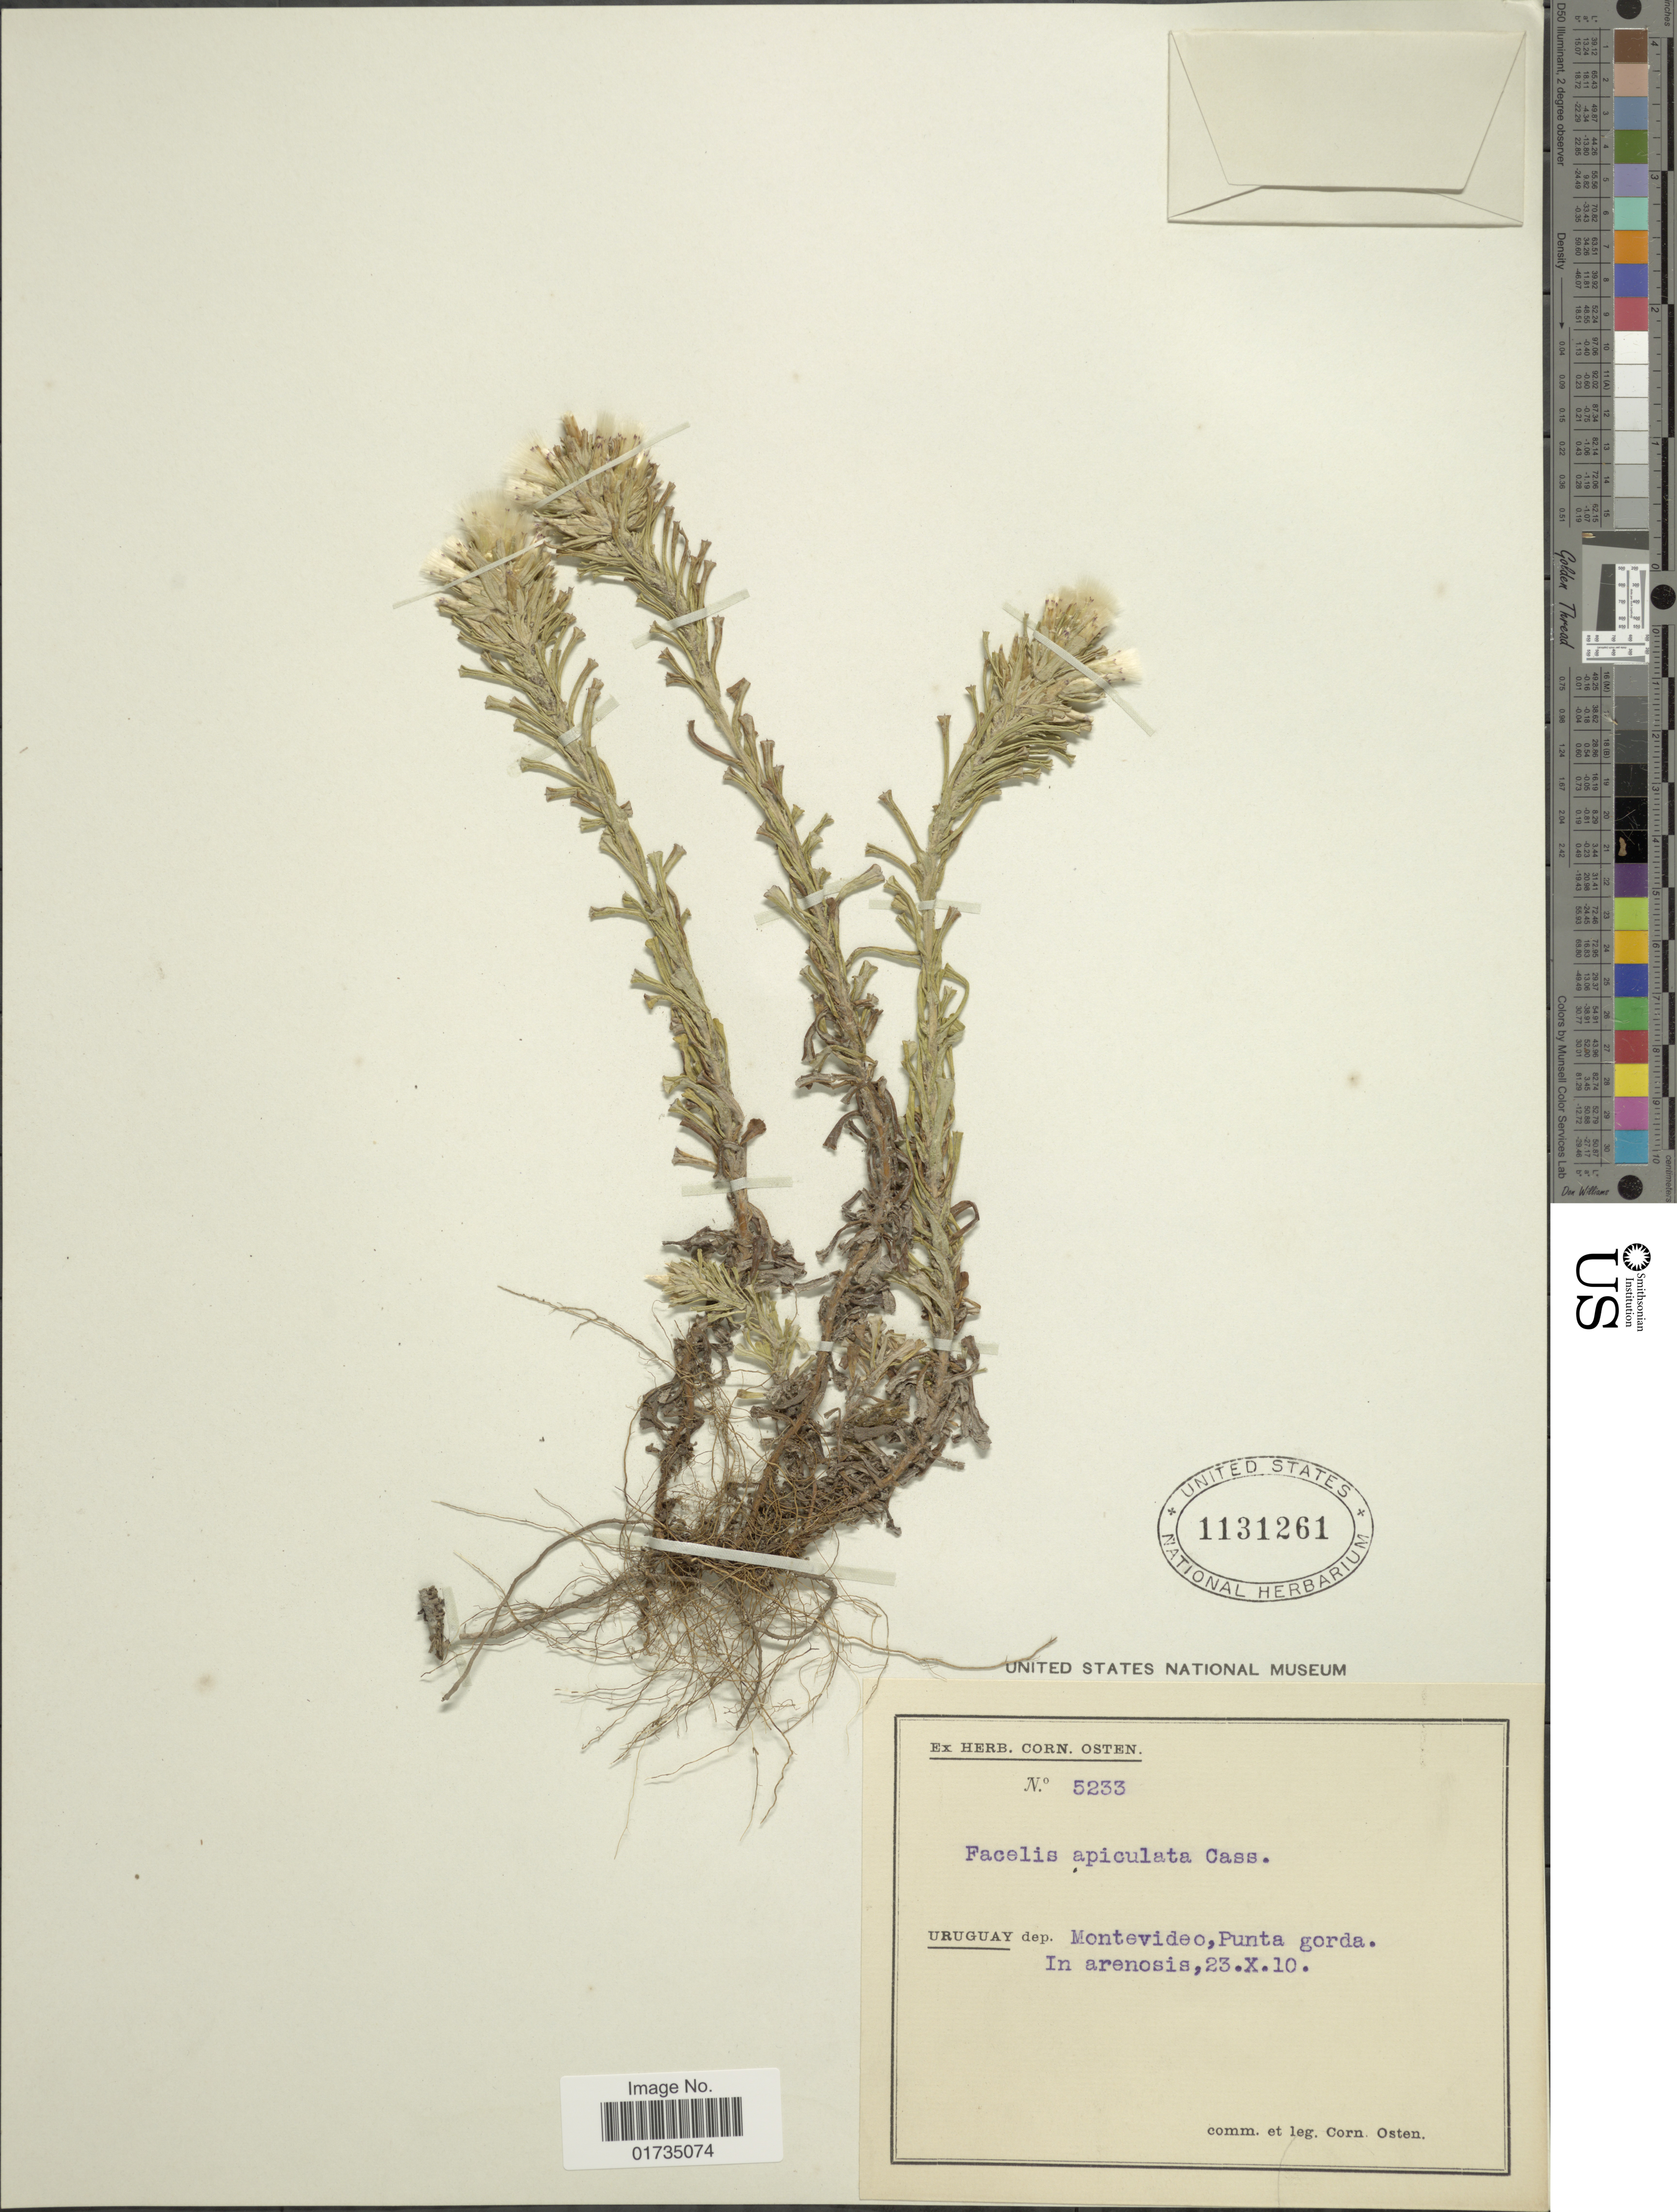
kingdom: Plantae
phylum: Tracheophyta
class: Magnoliopsida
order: Asterales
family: Asteraceae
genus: Facelis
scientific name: Facelis retusa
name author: (Lam.) Sch. Bip.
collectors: C. Osten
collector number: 5233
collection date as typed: Transcribed d/m/y: 23/10/10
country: Uruguay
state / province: Montevideo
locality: Uruguay dep. Montevideo, Punta gorda.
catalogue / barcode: US 1131261